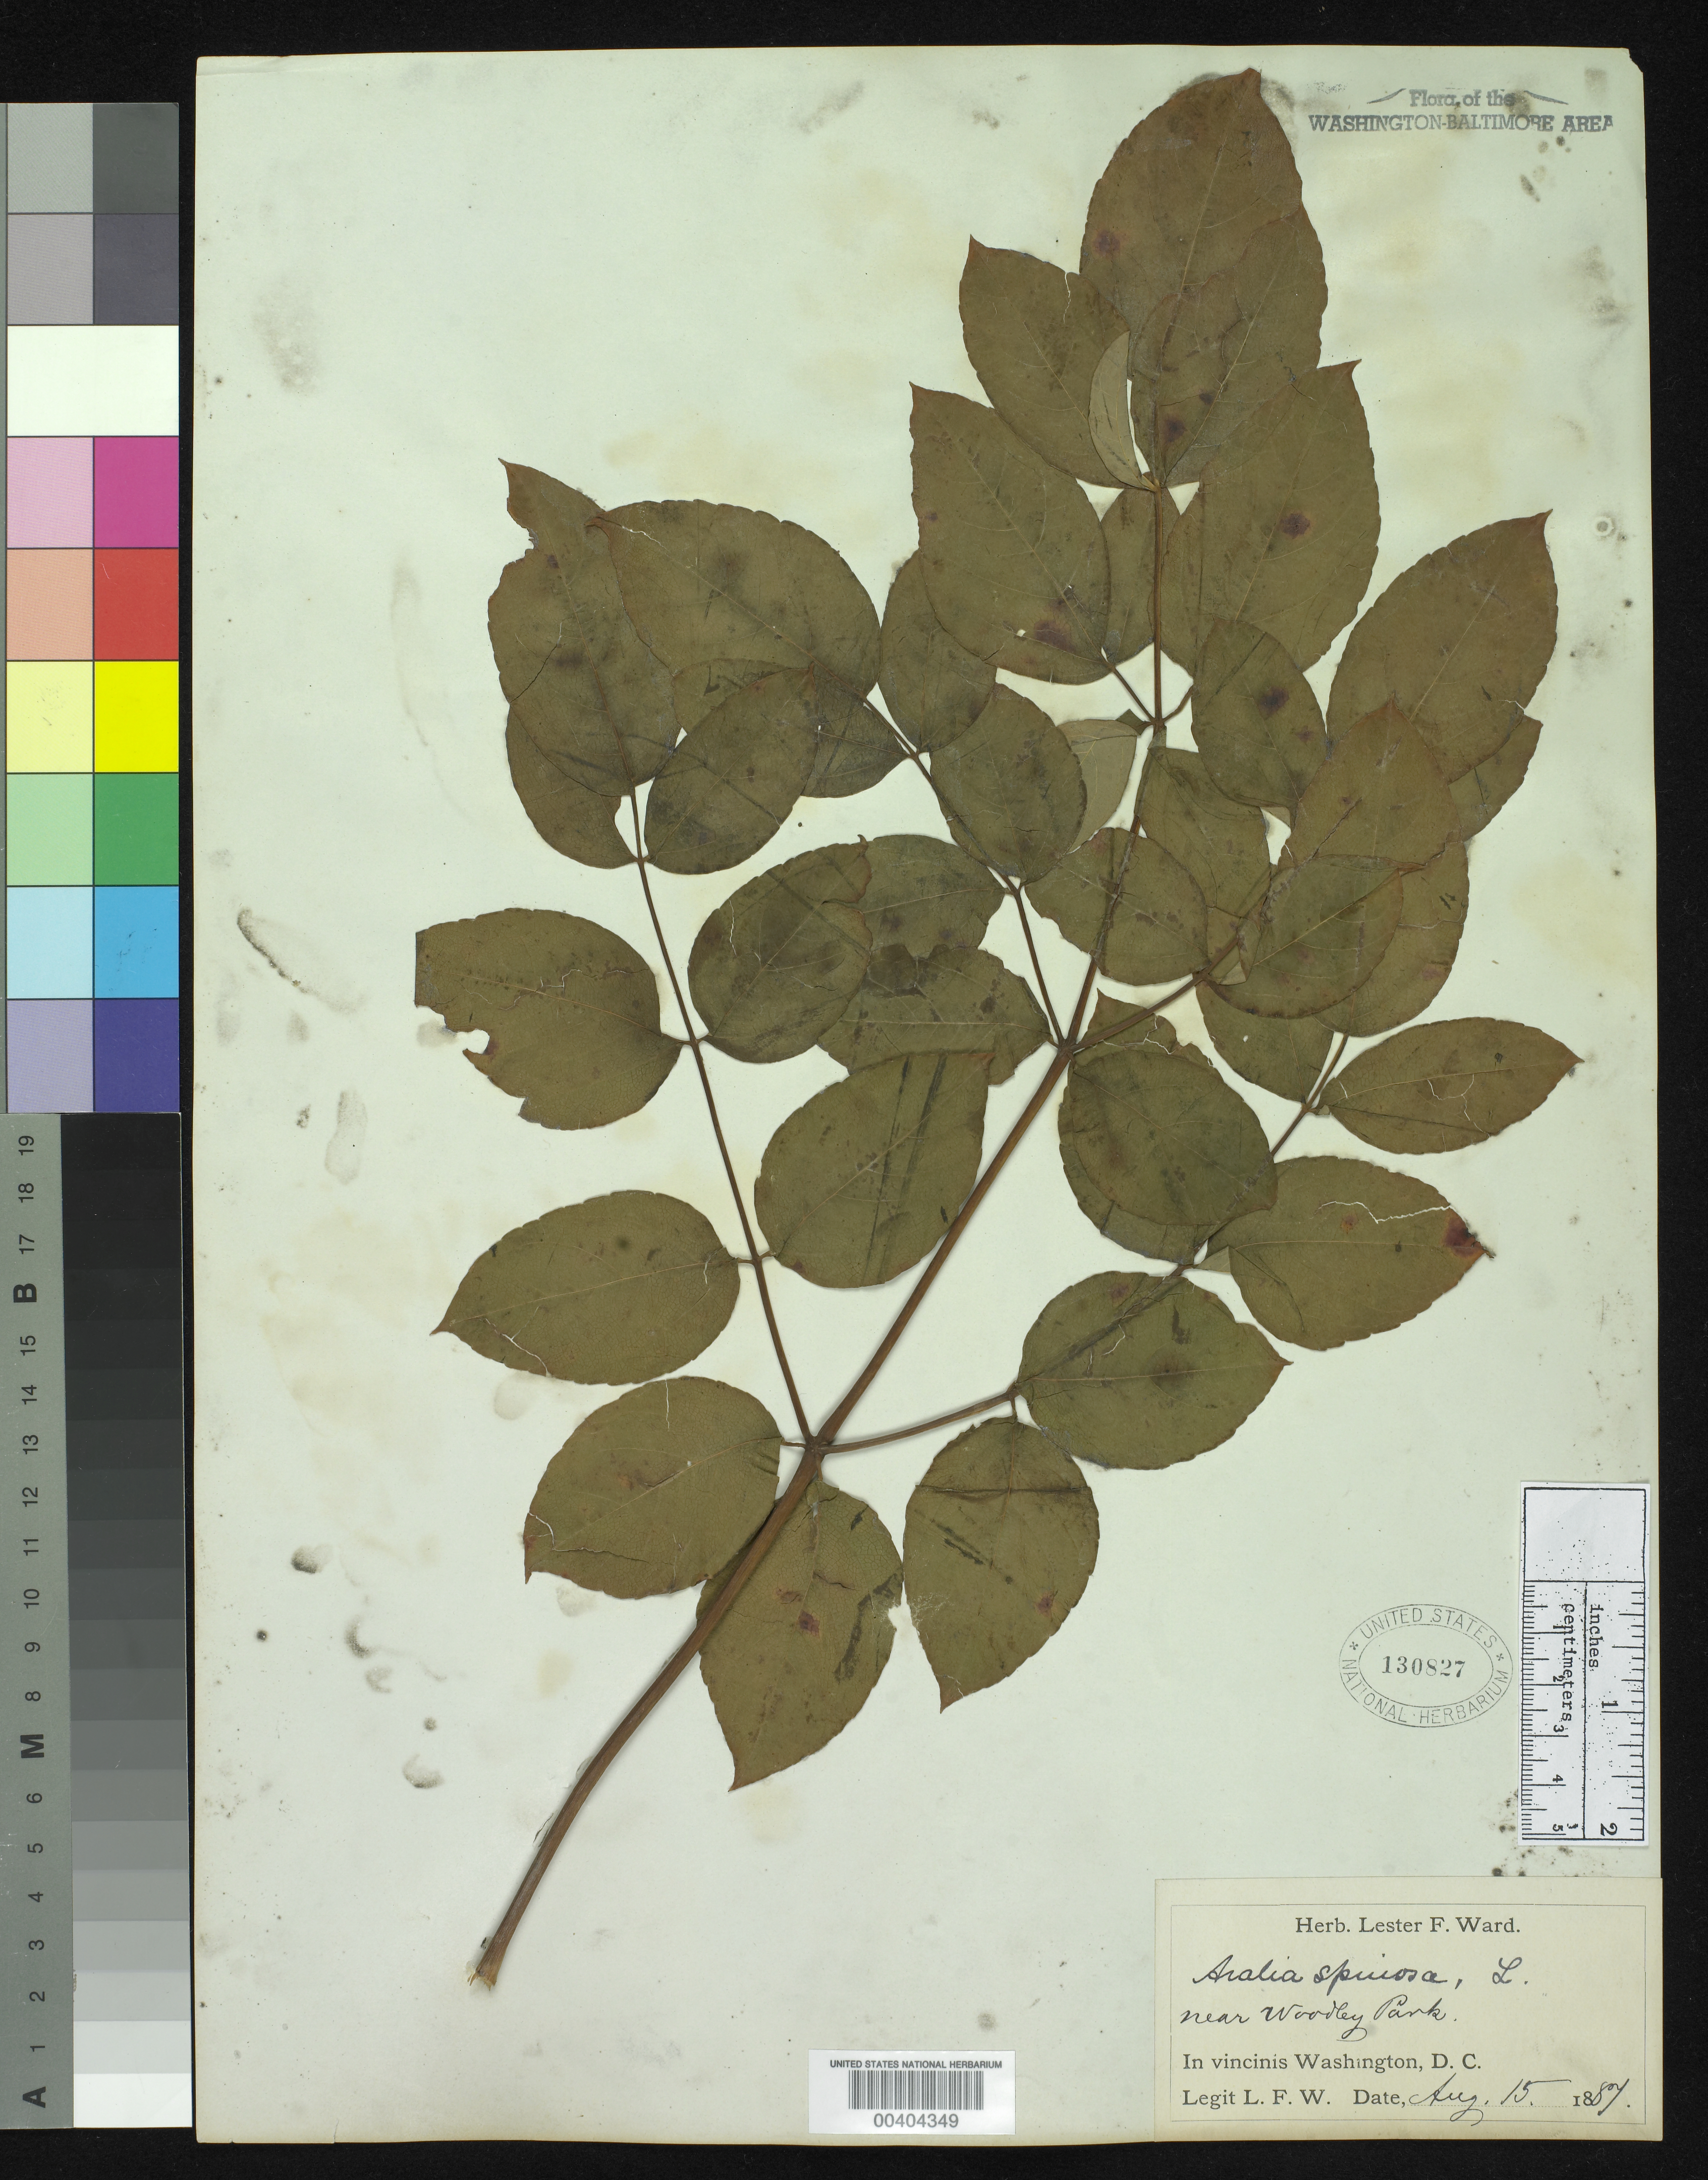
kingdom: Plantae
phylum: Tracheophyta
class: Magnoliopsida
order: Apiales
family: Araliaceae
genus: Aralia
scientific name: Aralia spinosa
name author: L.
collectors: L. F. Ward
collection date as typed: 15 Aug 1887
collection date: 1887-08-15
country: United States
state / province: District of Columbia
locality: Woodley Park vicinity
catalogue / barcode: US 130827